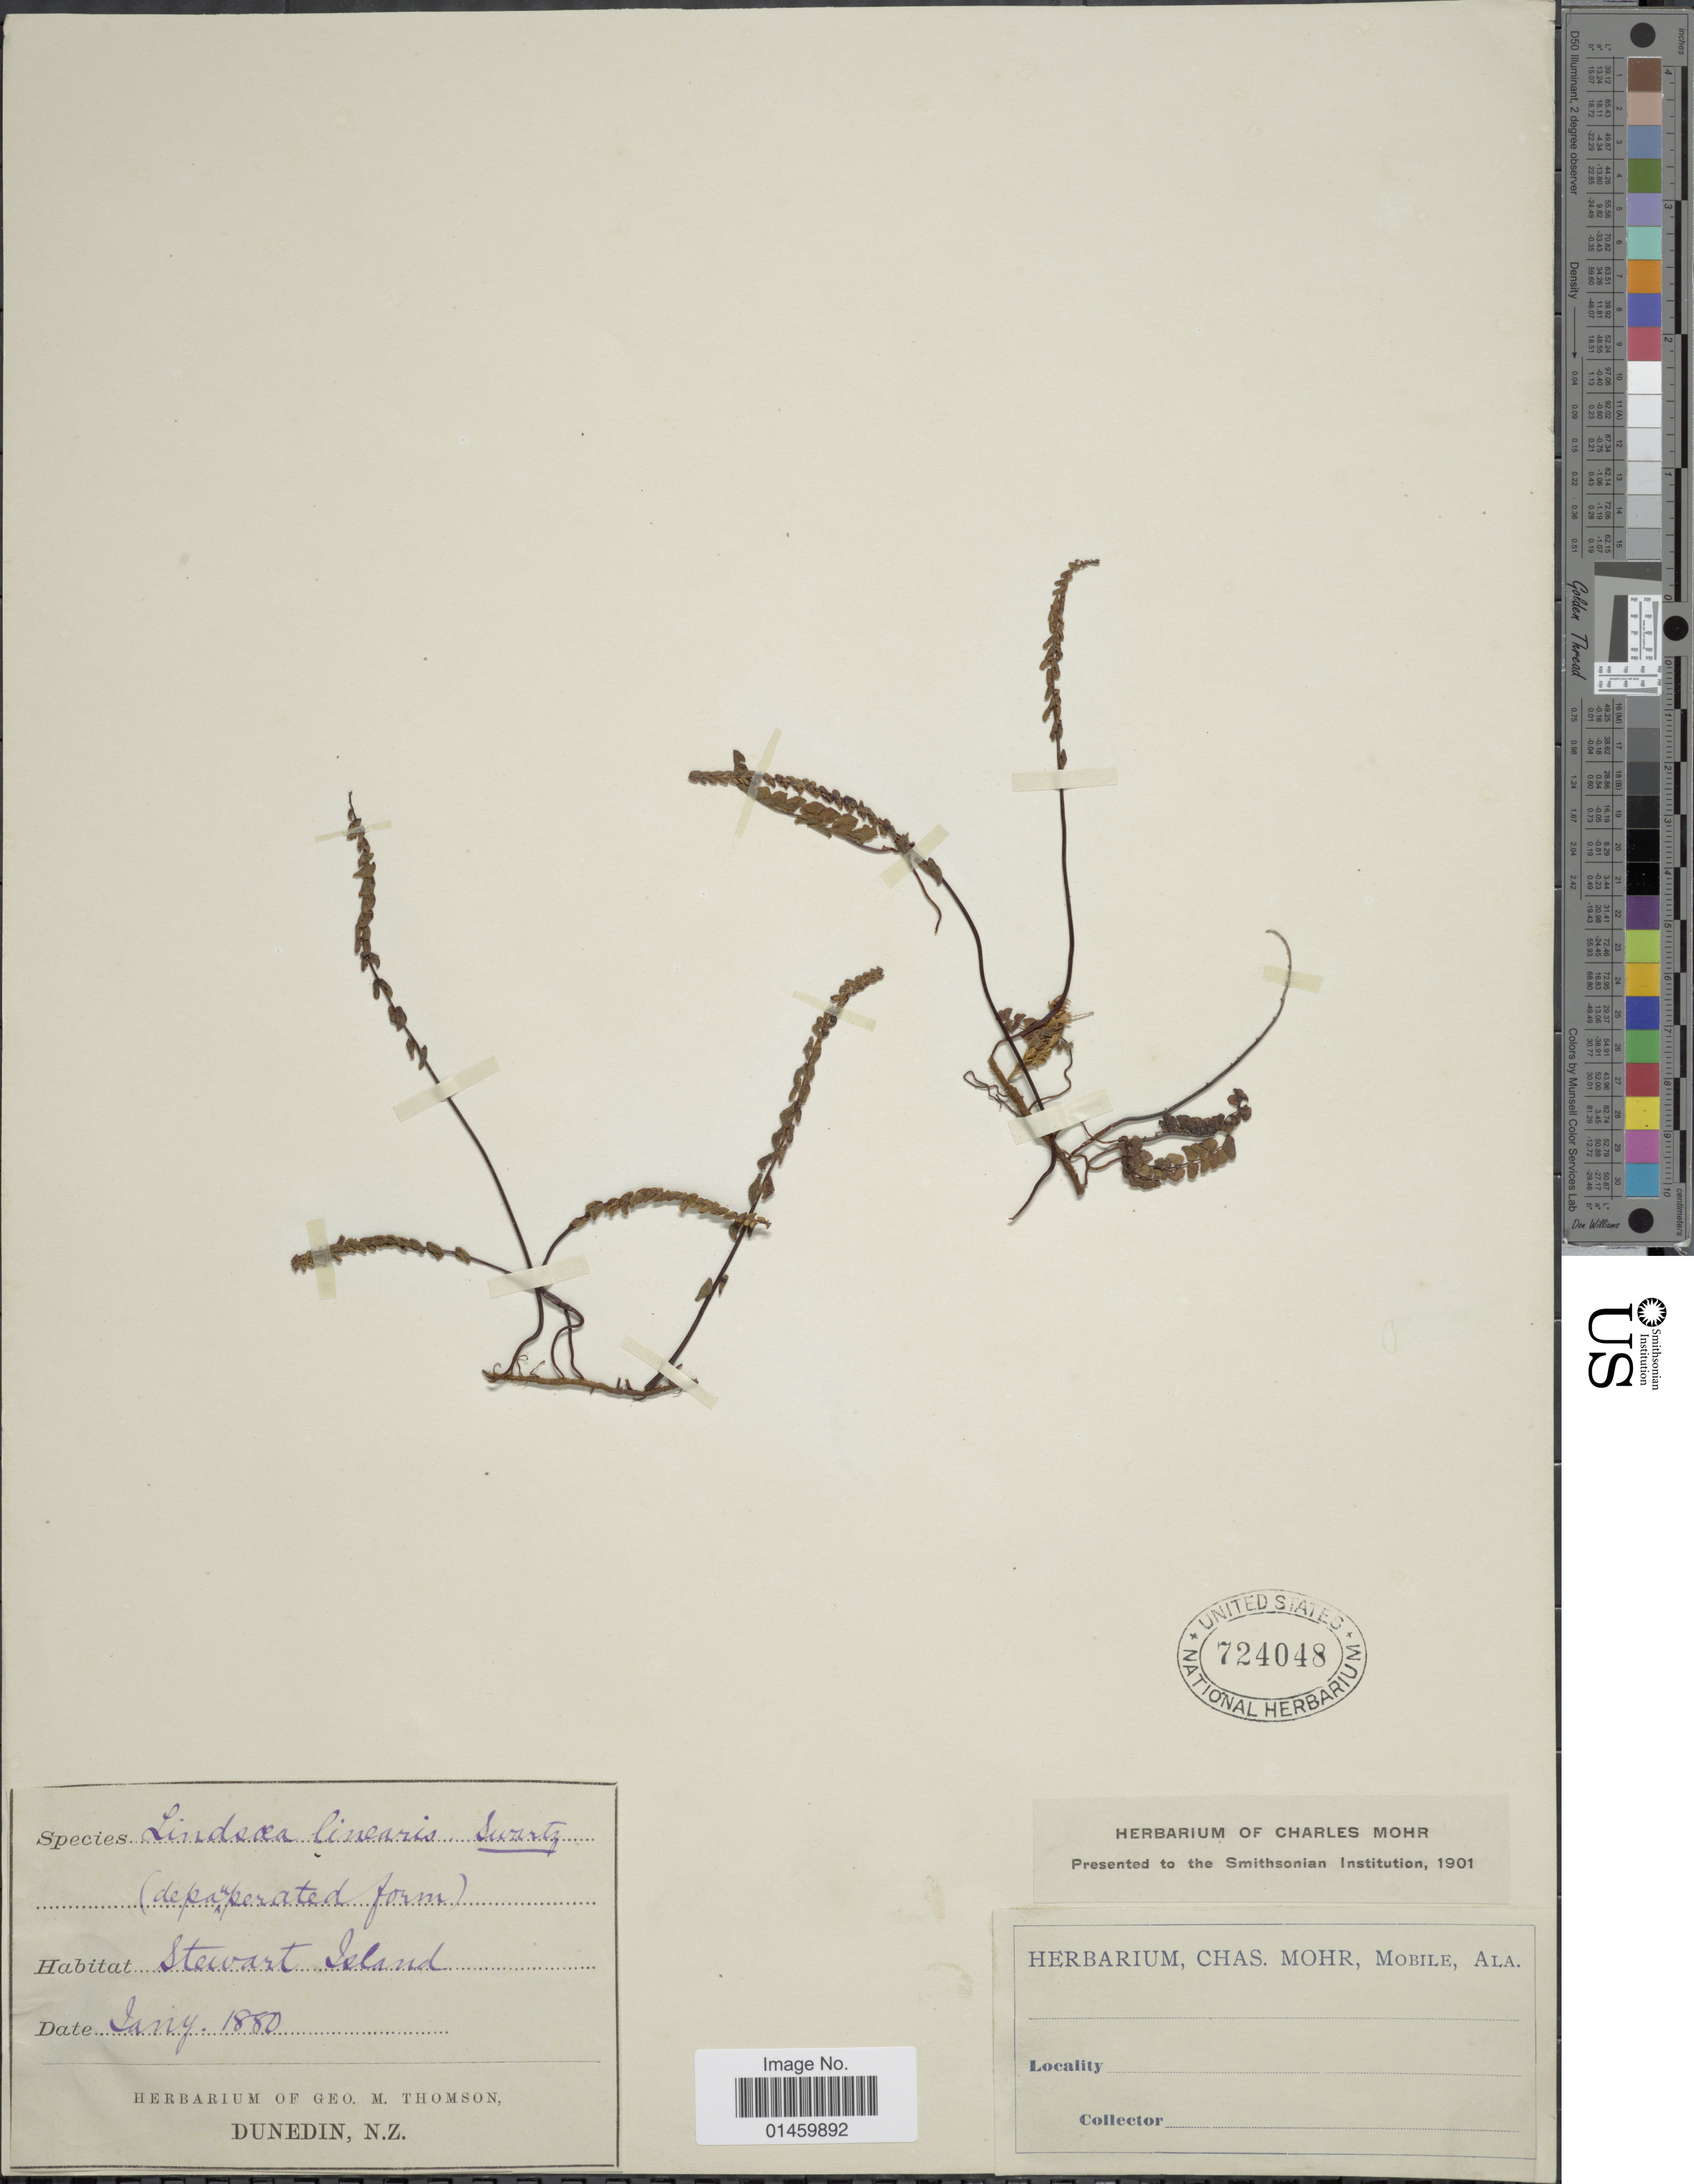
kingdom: Plantae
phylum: Tracheophyta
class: Polypodiopsida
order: Polypodiales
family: Lindsaeaceae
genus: Lindsaea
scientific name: Lindsaea linearis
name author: Sw.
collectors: ex herb. Geo. M. Thomson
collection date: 1880-06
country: New Zealand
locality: Stewart Island.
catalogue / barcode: US 724048